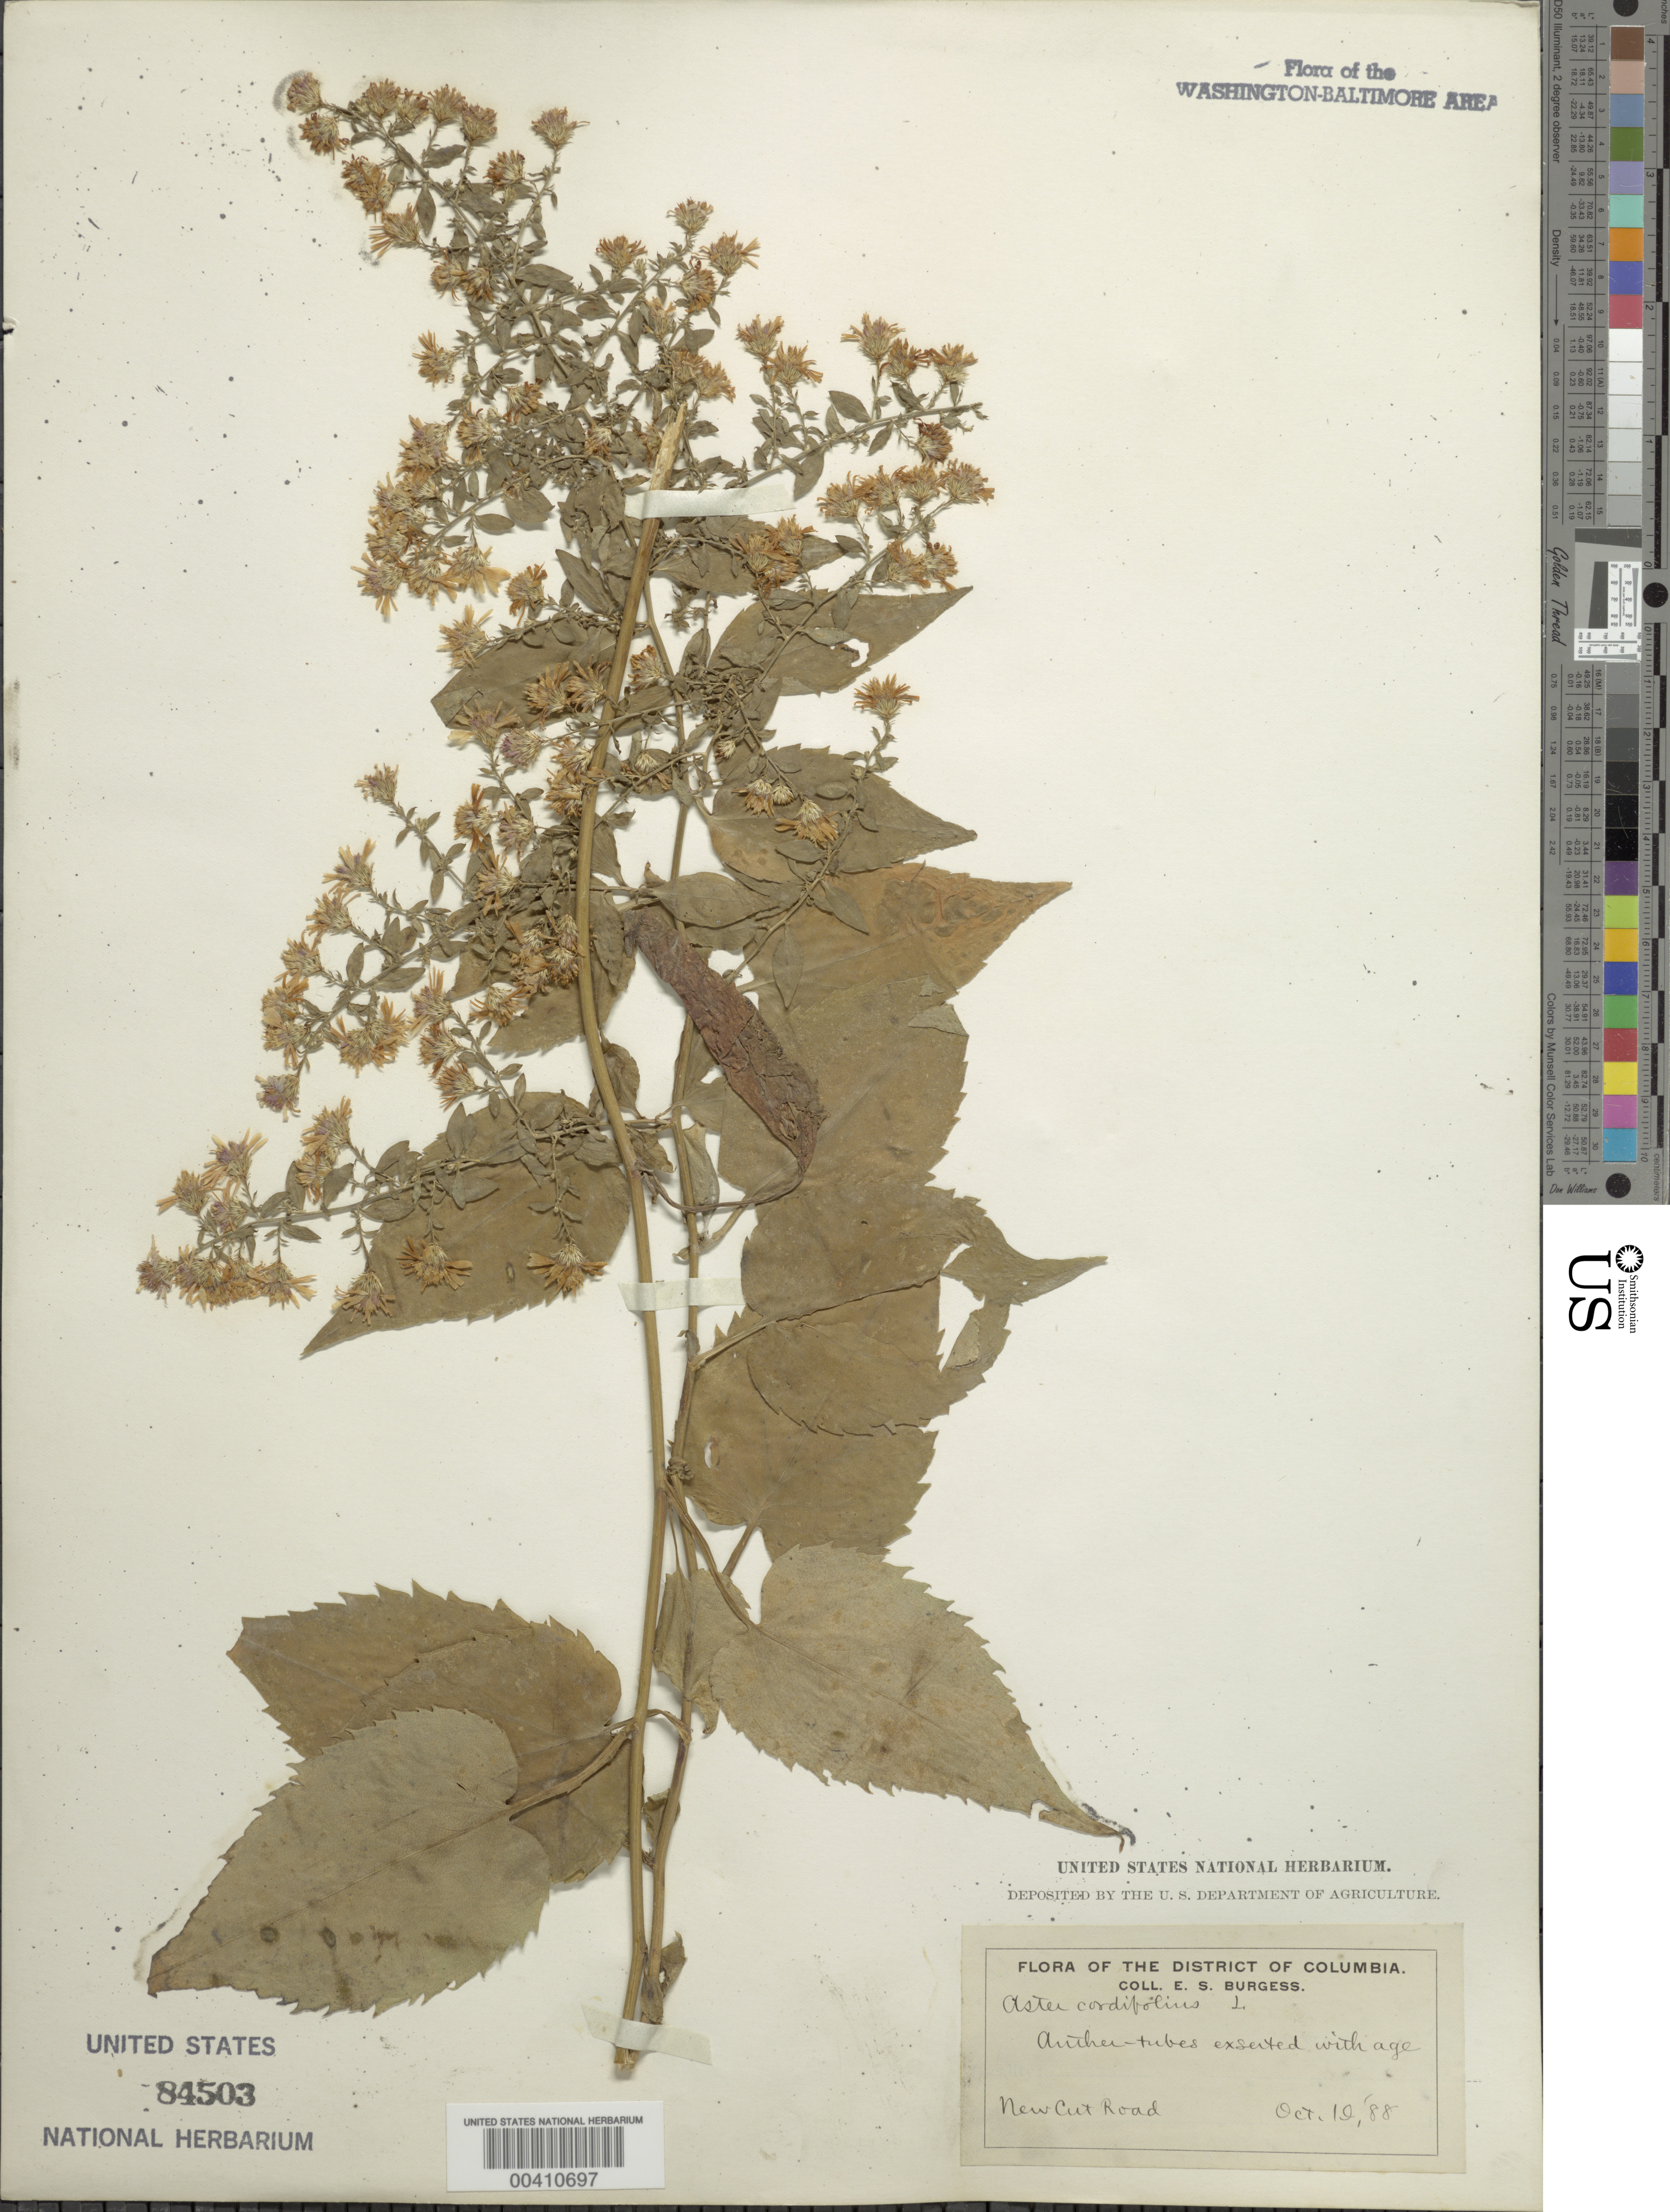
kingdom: Plantae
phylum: Tracheophyta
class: Magnoliopsida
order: Asterales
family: Asteraceae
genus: Symphyotrichum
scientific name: Symphyotrichum cordifolium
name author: (L.) G.L. Nesom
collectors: E. Burgess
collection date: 1888-10-10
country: United States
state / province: District of Columbia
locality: new cut road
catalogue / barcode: US 84503